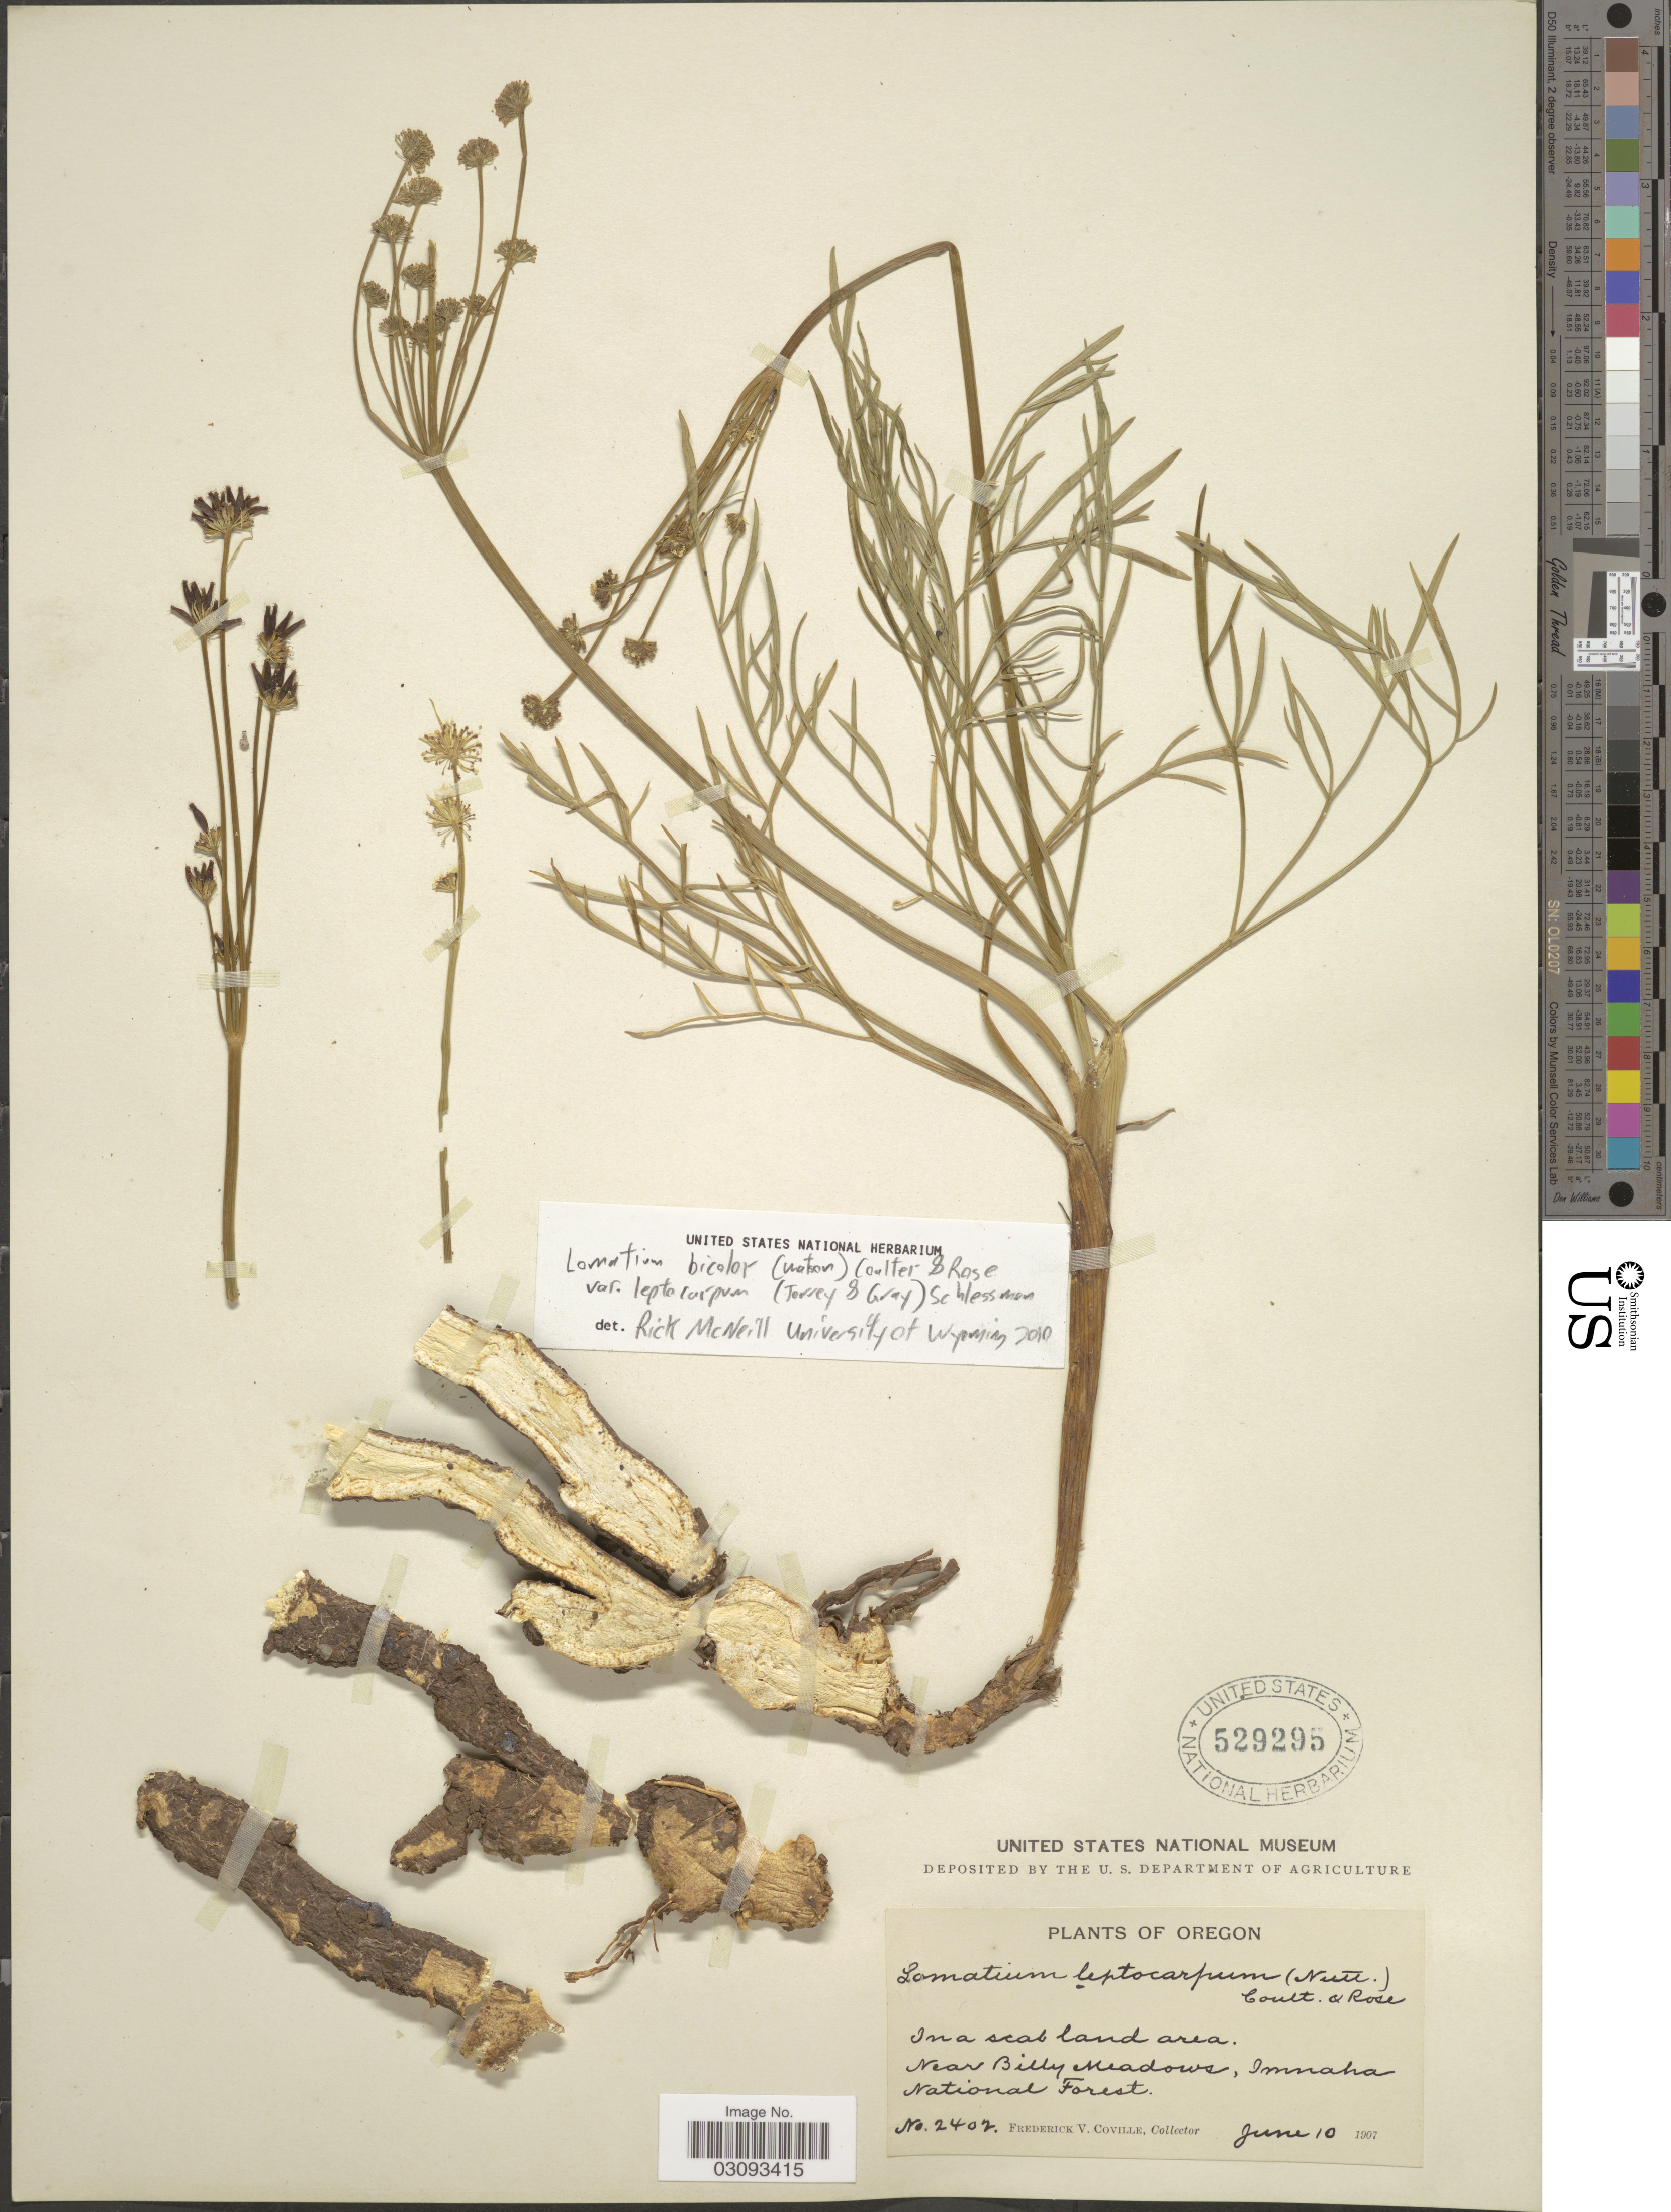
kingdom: Plantae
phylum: Tracheophyta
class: Magnoliopsida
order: Apiales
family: Apiaceae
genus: Lomatium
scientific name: Lomatium bicolor var. leptocarpum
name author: (Torr. & A. Gray) Schlessman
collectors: F. V. Coville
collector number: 2402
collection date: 1907-06-10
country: United States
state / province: Oregon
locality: In a scab land area. Near Billy Meadows, Imnaha National Forest.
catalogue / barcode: US 529295